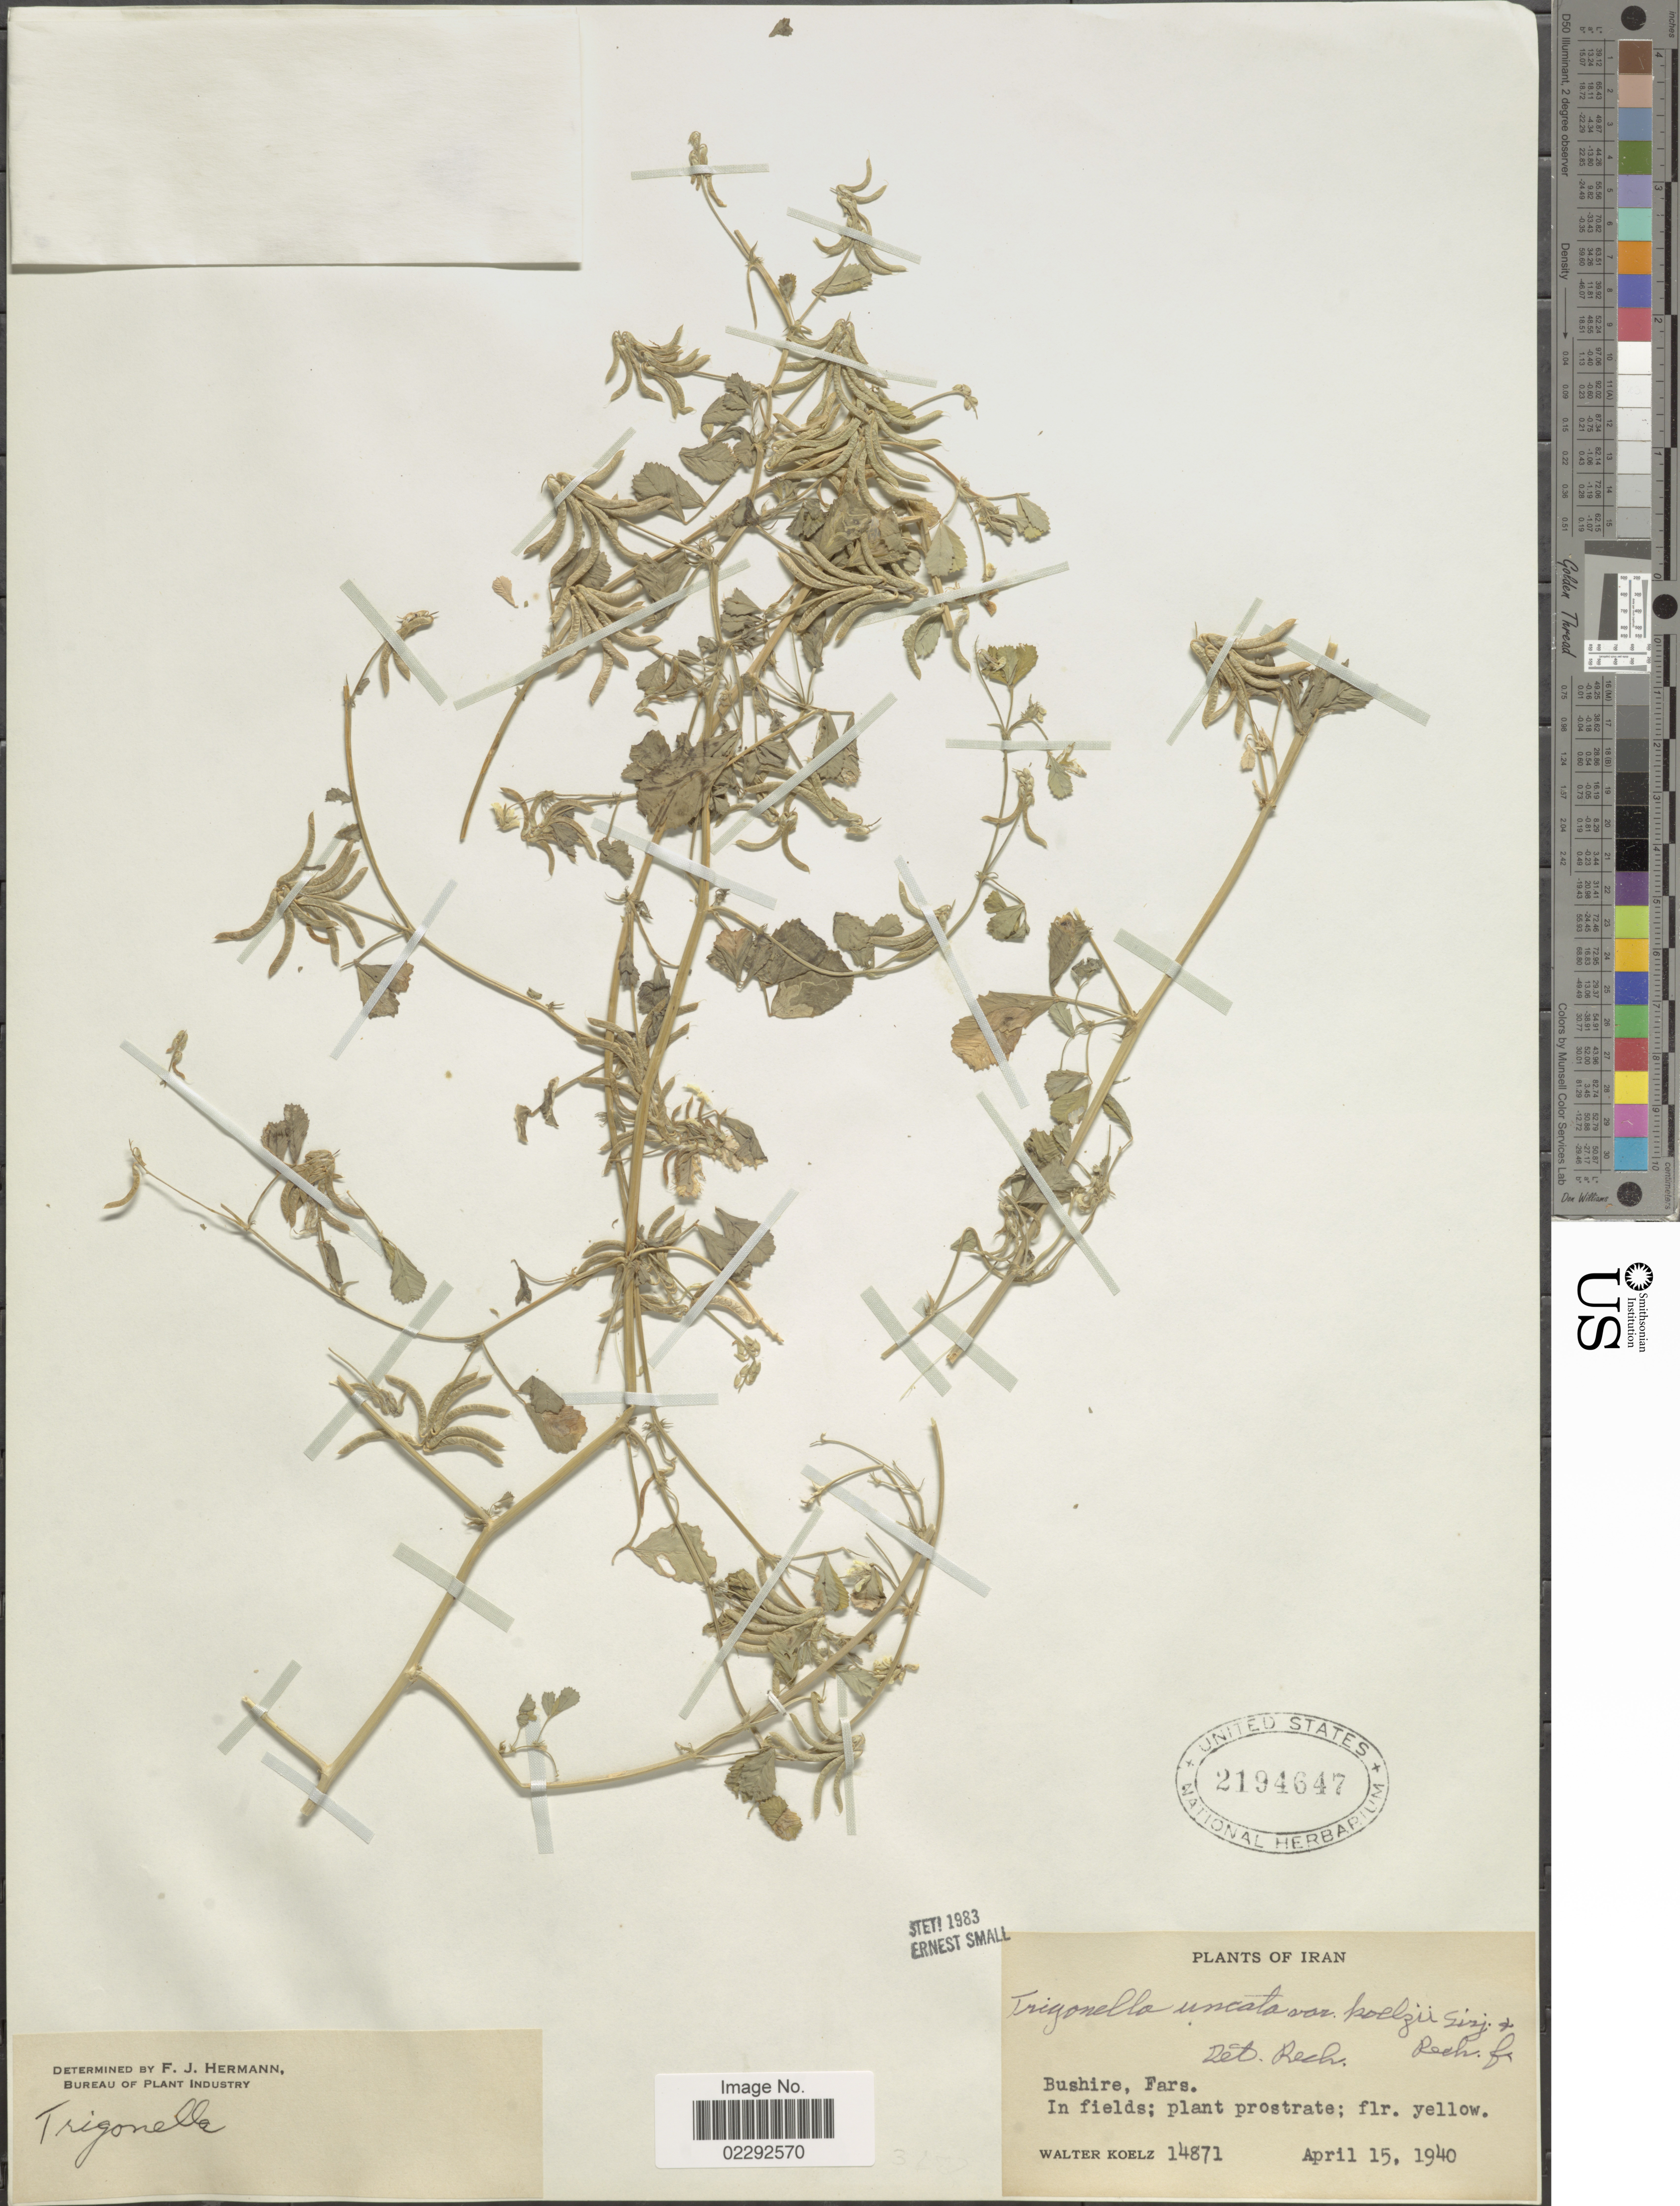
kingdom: Plantae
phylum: Tracheophyta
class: Magnoliopsida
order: Fabales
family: Fabaceae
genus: Trigonella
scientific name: Trigonella uncata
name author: Boiss. & Noë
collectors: W. N. Koelz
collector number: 14871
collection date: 1940-04-15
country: Iran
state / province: Fars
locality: Bushire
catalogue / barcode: US 2194647